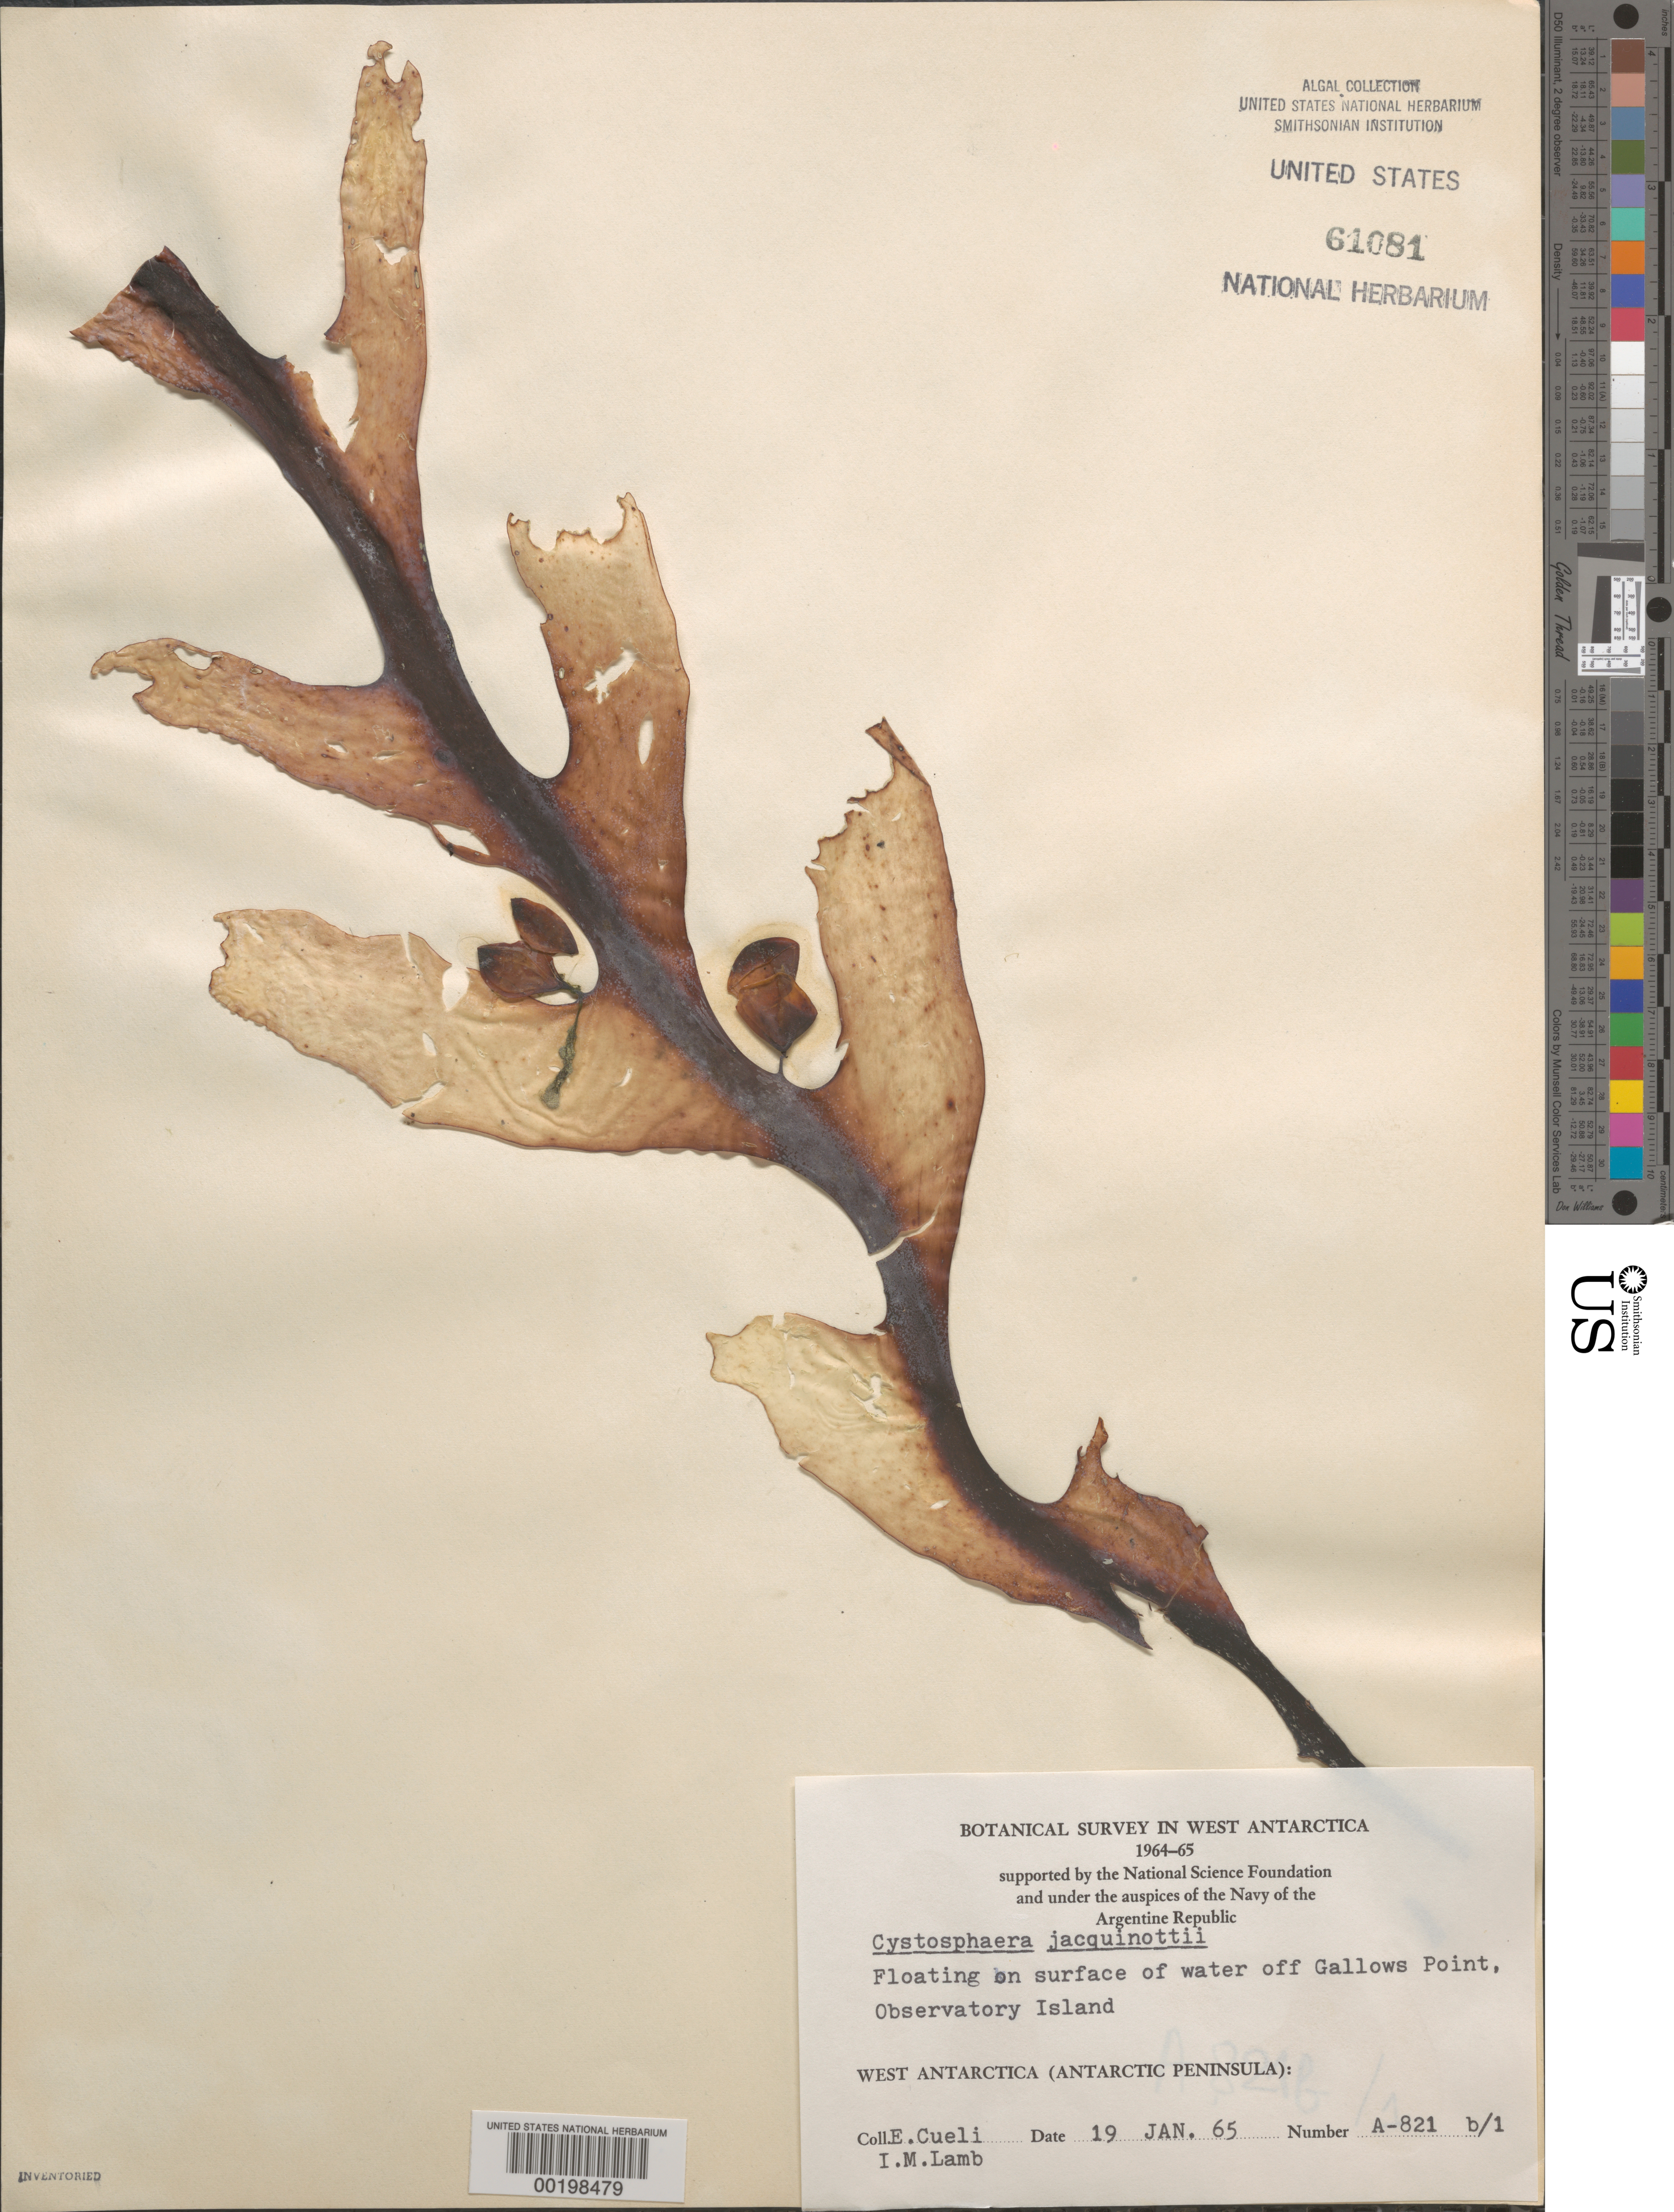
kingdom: Chromista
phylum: Ochrophyta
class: Phaeophyceae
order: Fucales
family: Seirococcaceae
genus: Cystosphaera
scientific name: Cystosphaera jacquinotii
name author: (Montagne) Skottsberg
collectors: E. Cueli & I. M. Lamb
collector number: A-821b-1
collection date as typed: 19 Jan 1965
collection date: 1965-01-19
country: Antarctica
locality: Gamma (observatory) Island, off Gallows Point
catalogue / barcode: US 61081